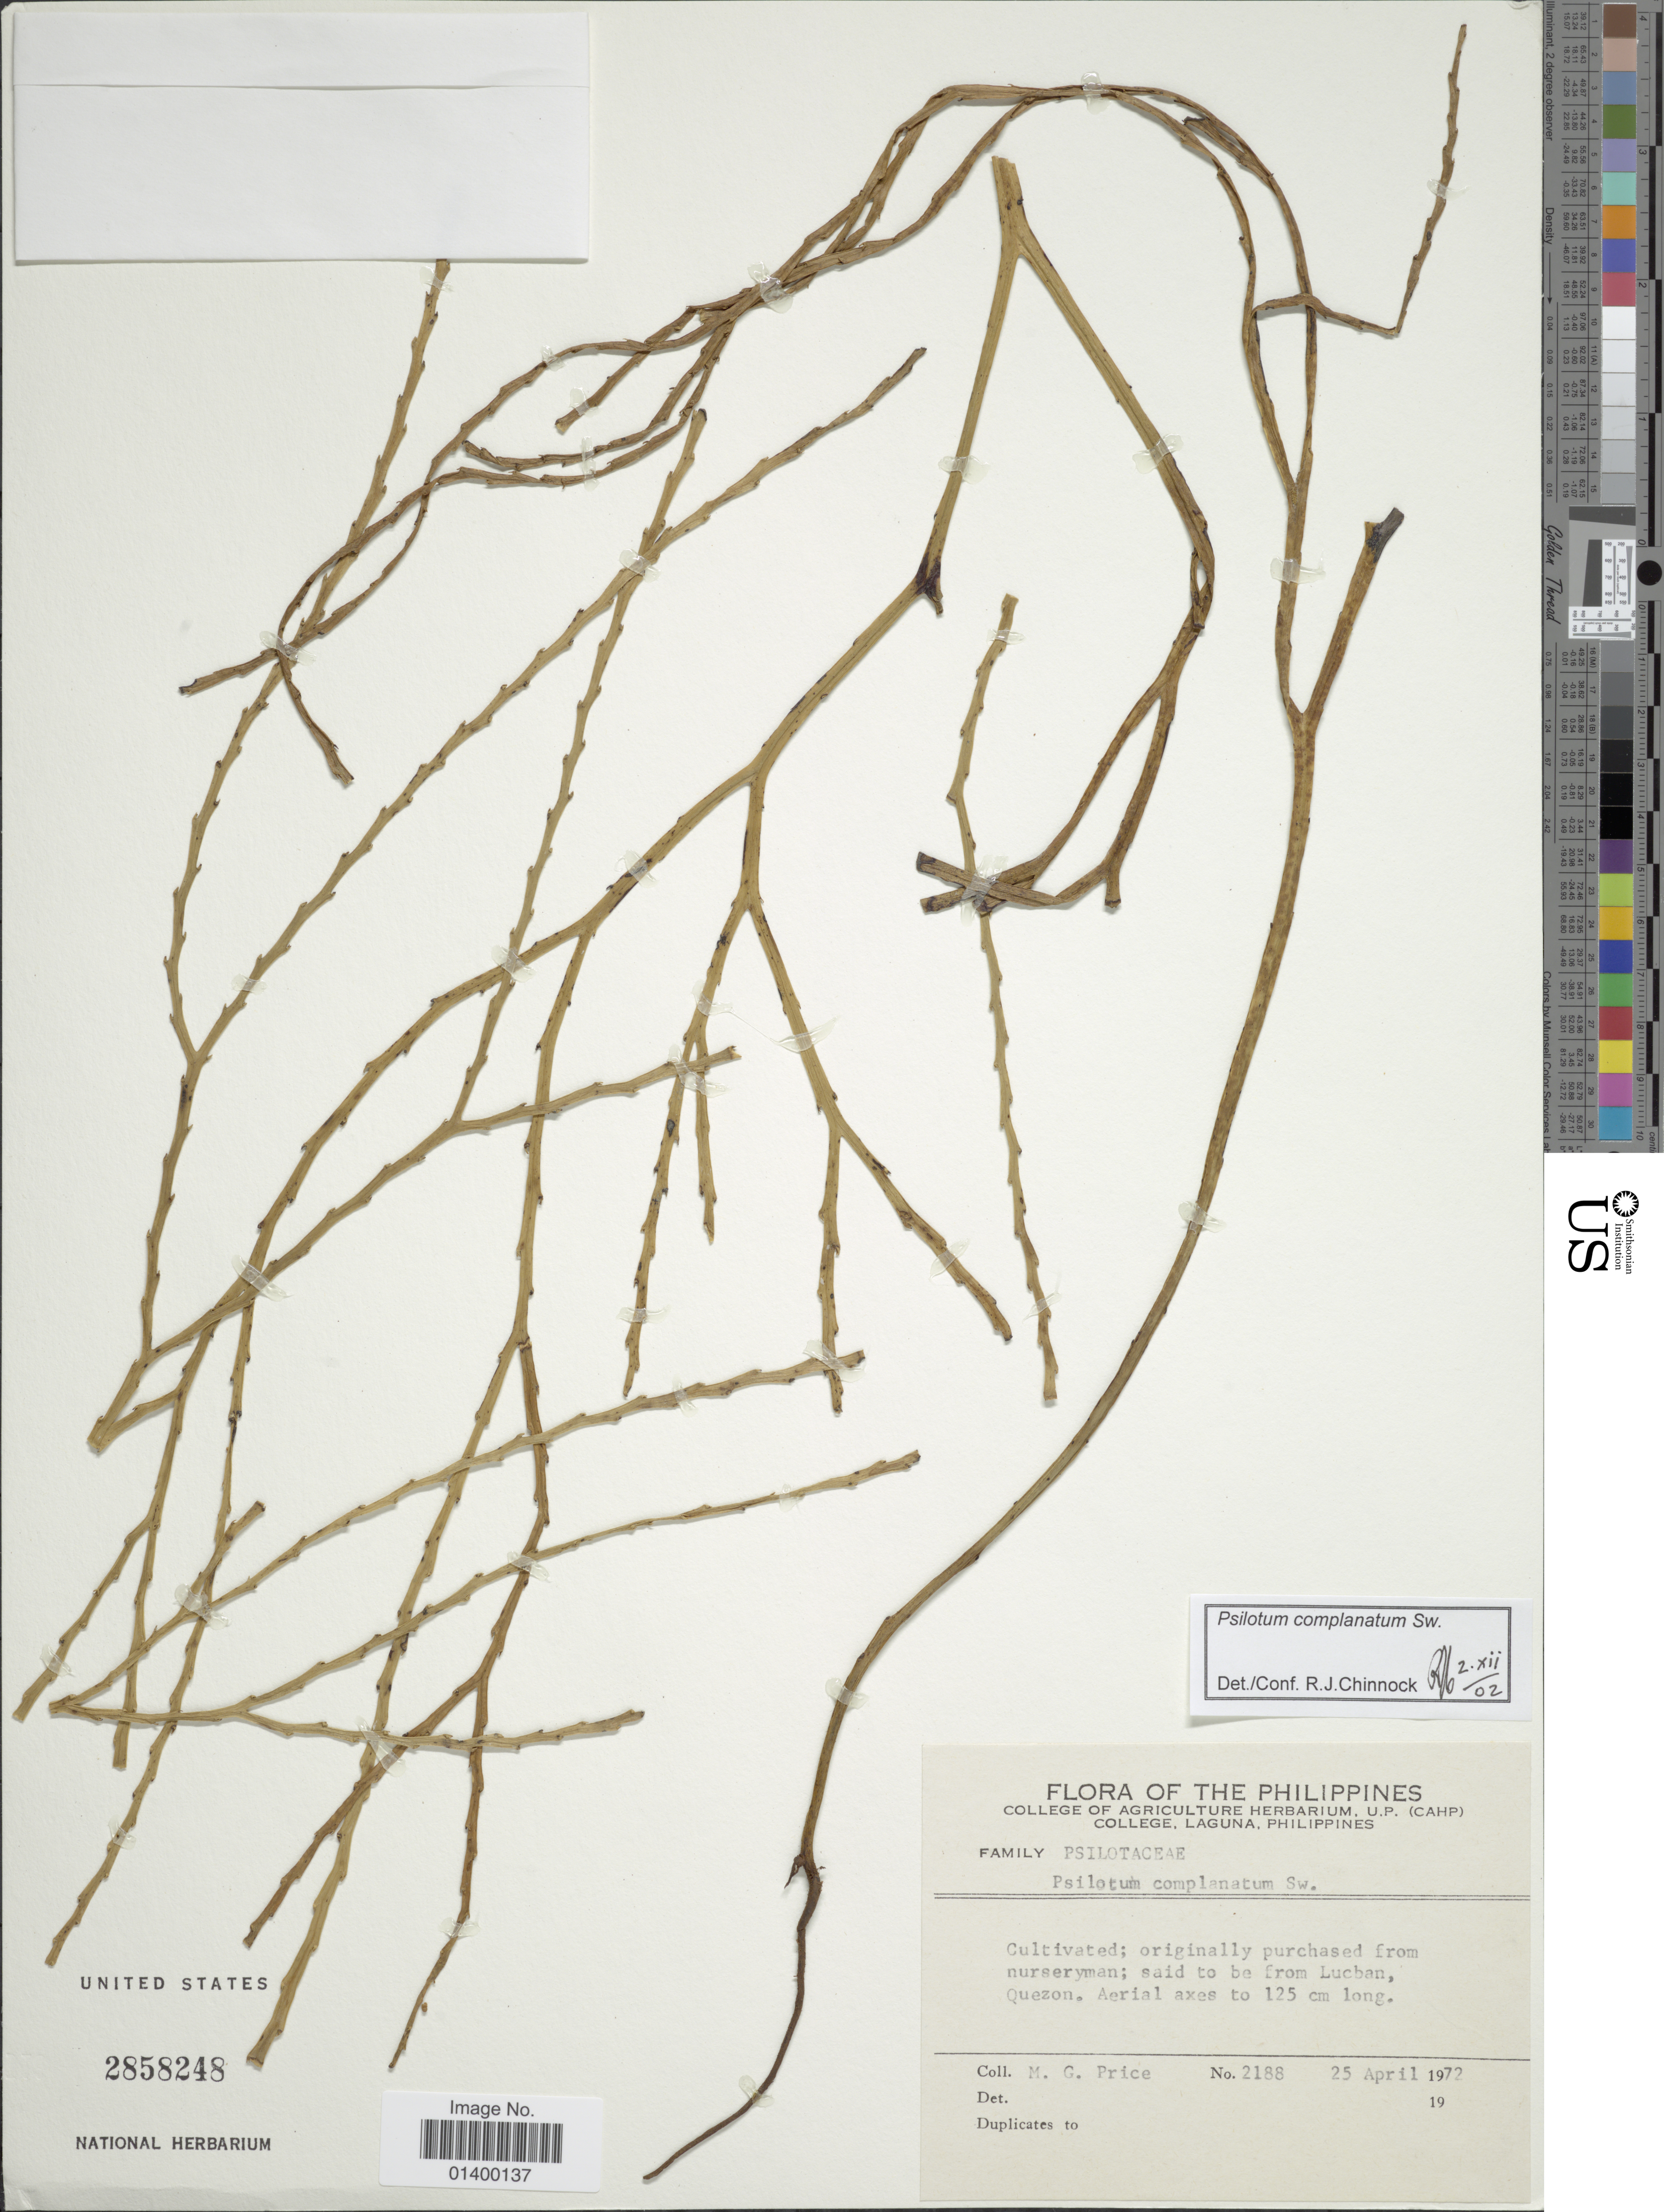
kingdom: Plantae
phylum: Tracheophyta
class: Polypodiopsida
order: Psilotales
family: Psilotaceae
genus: Psilotum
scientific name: Psilotum complanatum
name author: Sw.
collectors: M. G. Price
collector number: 2188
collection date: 1972-04-25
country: Philippines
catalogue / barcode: US 2858248